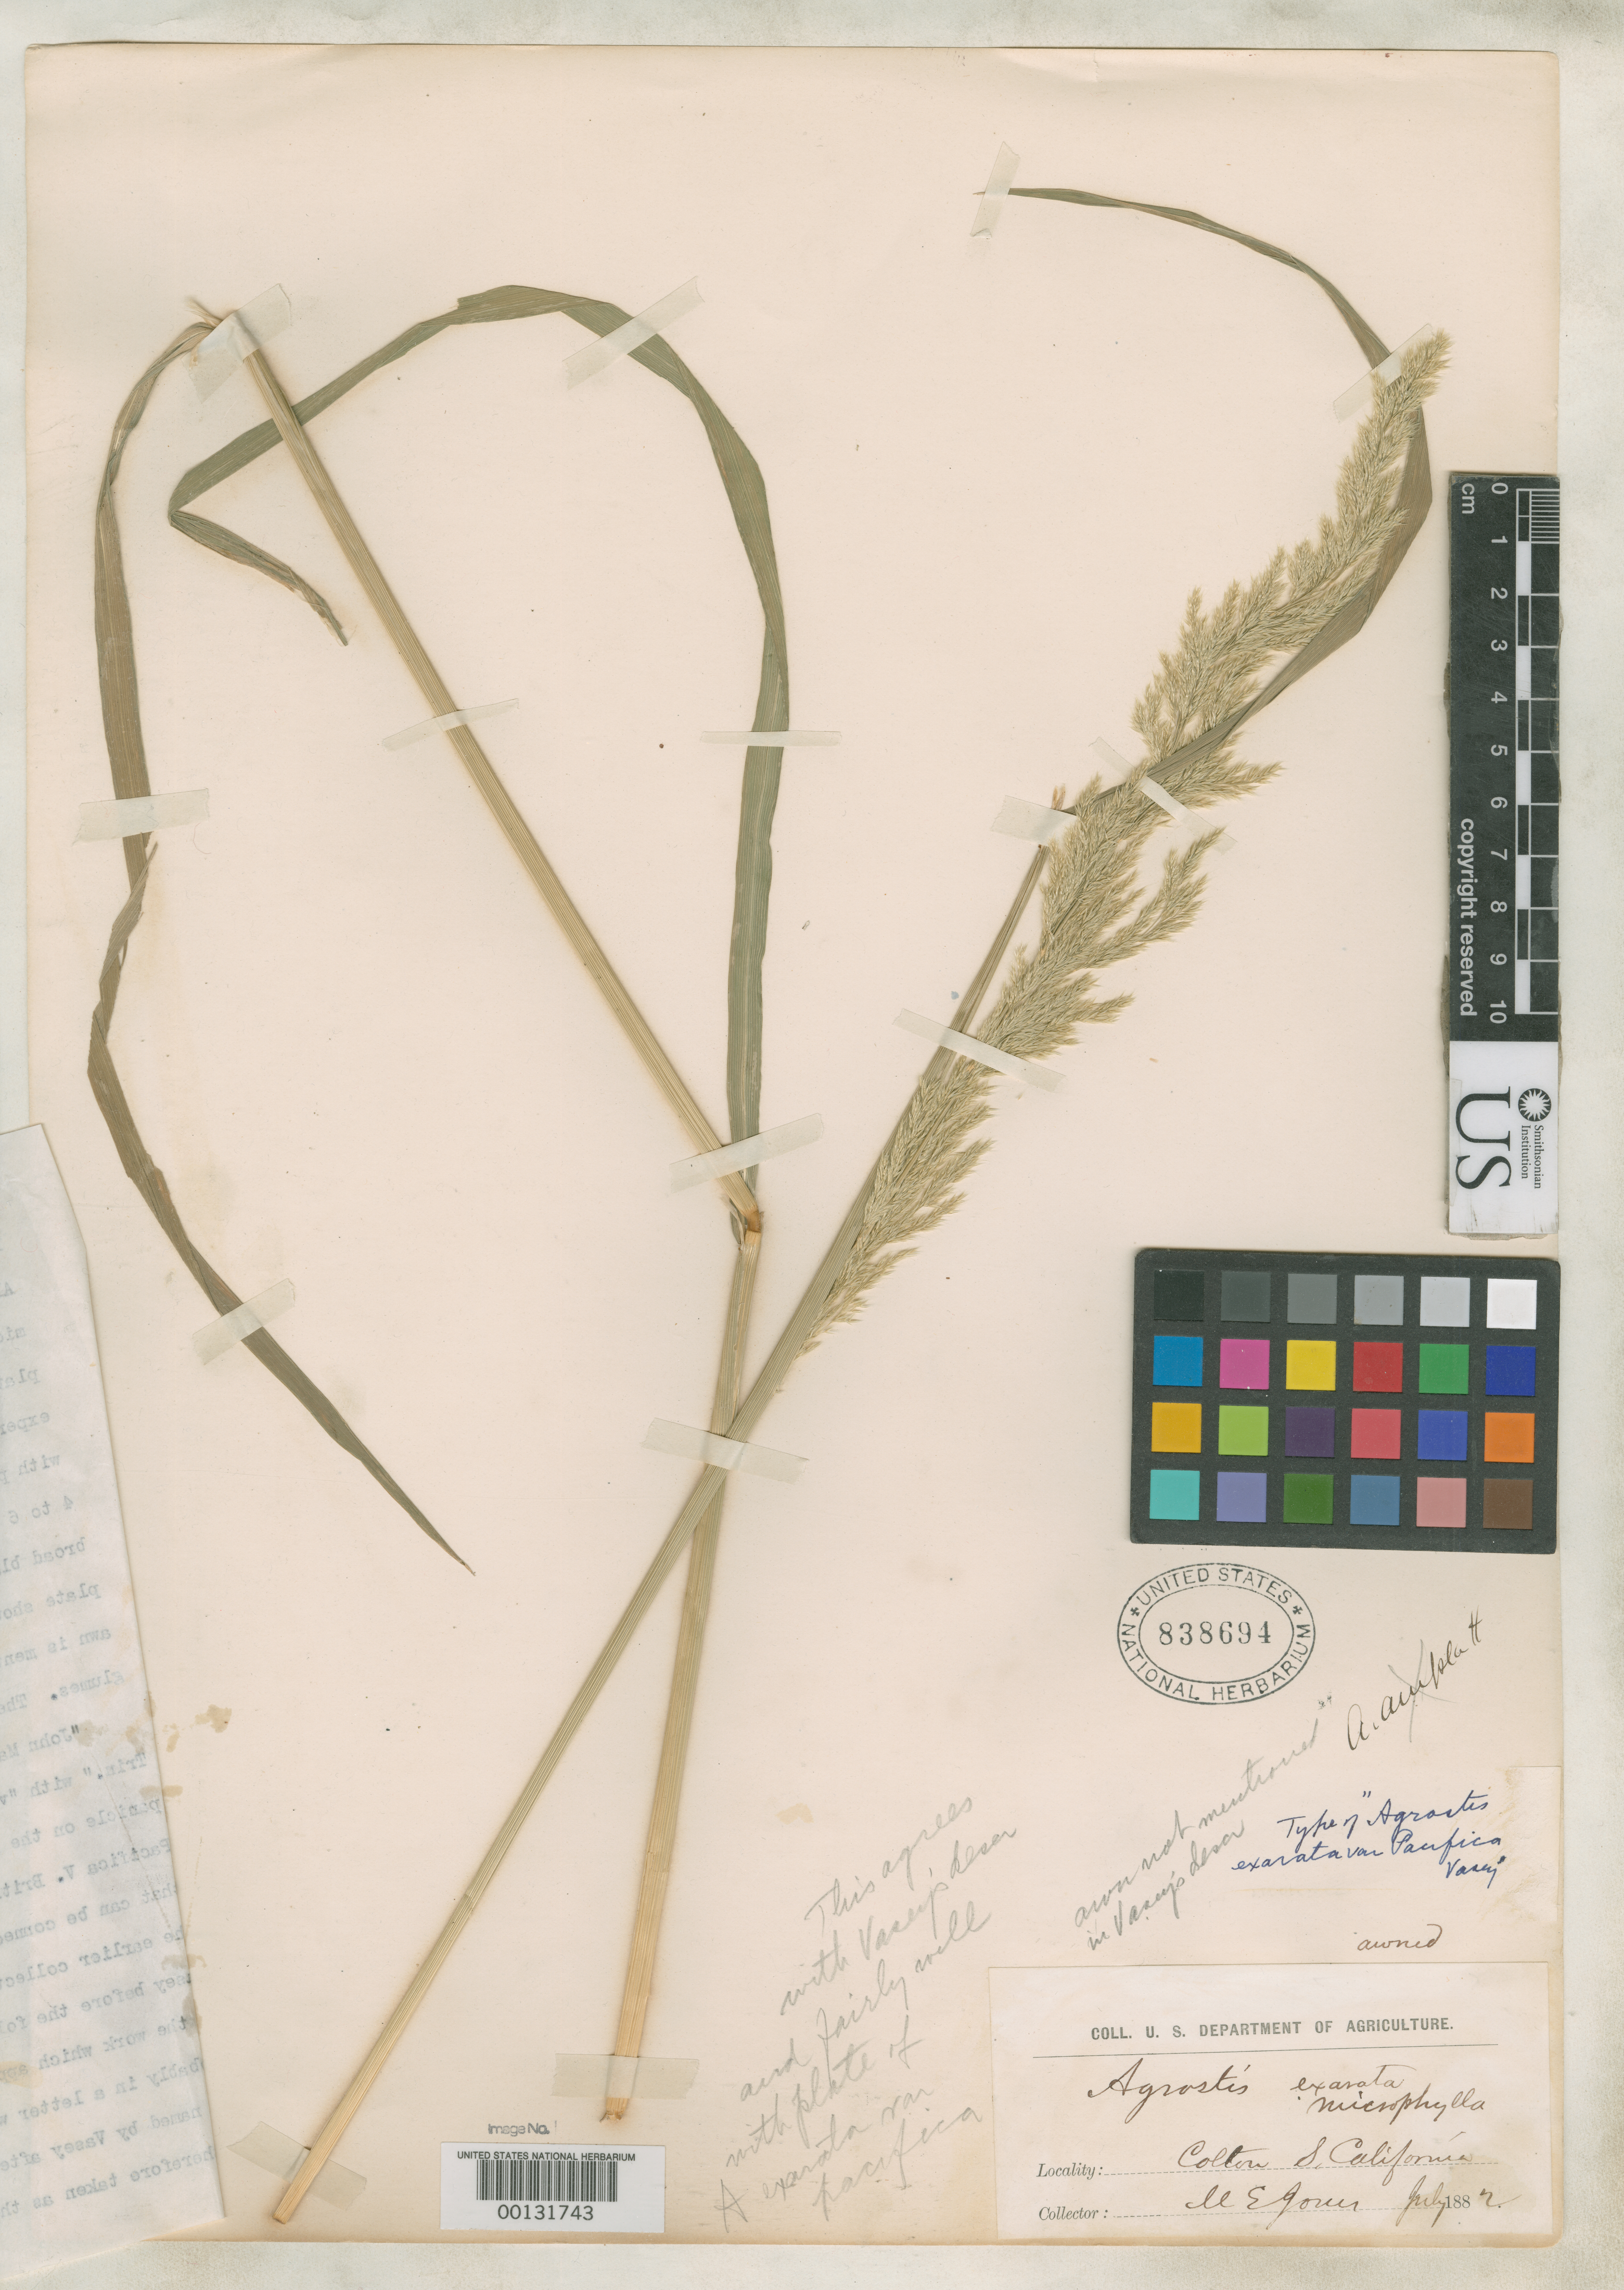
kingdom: Plantae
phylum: Tracheophyta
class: Liliopsida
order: Poales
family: Poaceae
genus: Agrostis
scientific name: Agrostis exarata var. pacifica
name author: Vasey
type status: Holotype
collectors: M. E. Jones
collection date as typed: Jul 1882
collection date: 1882-07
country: United States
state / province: California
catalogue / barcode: US 838694